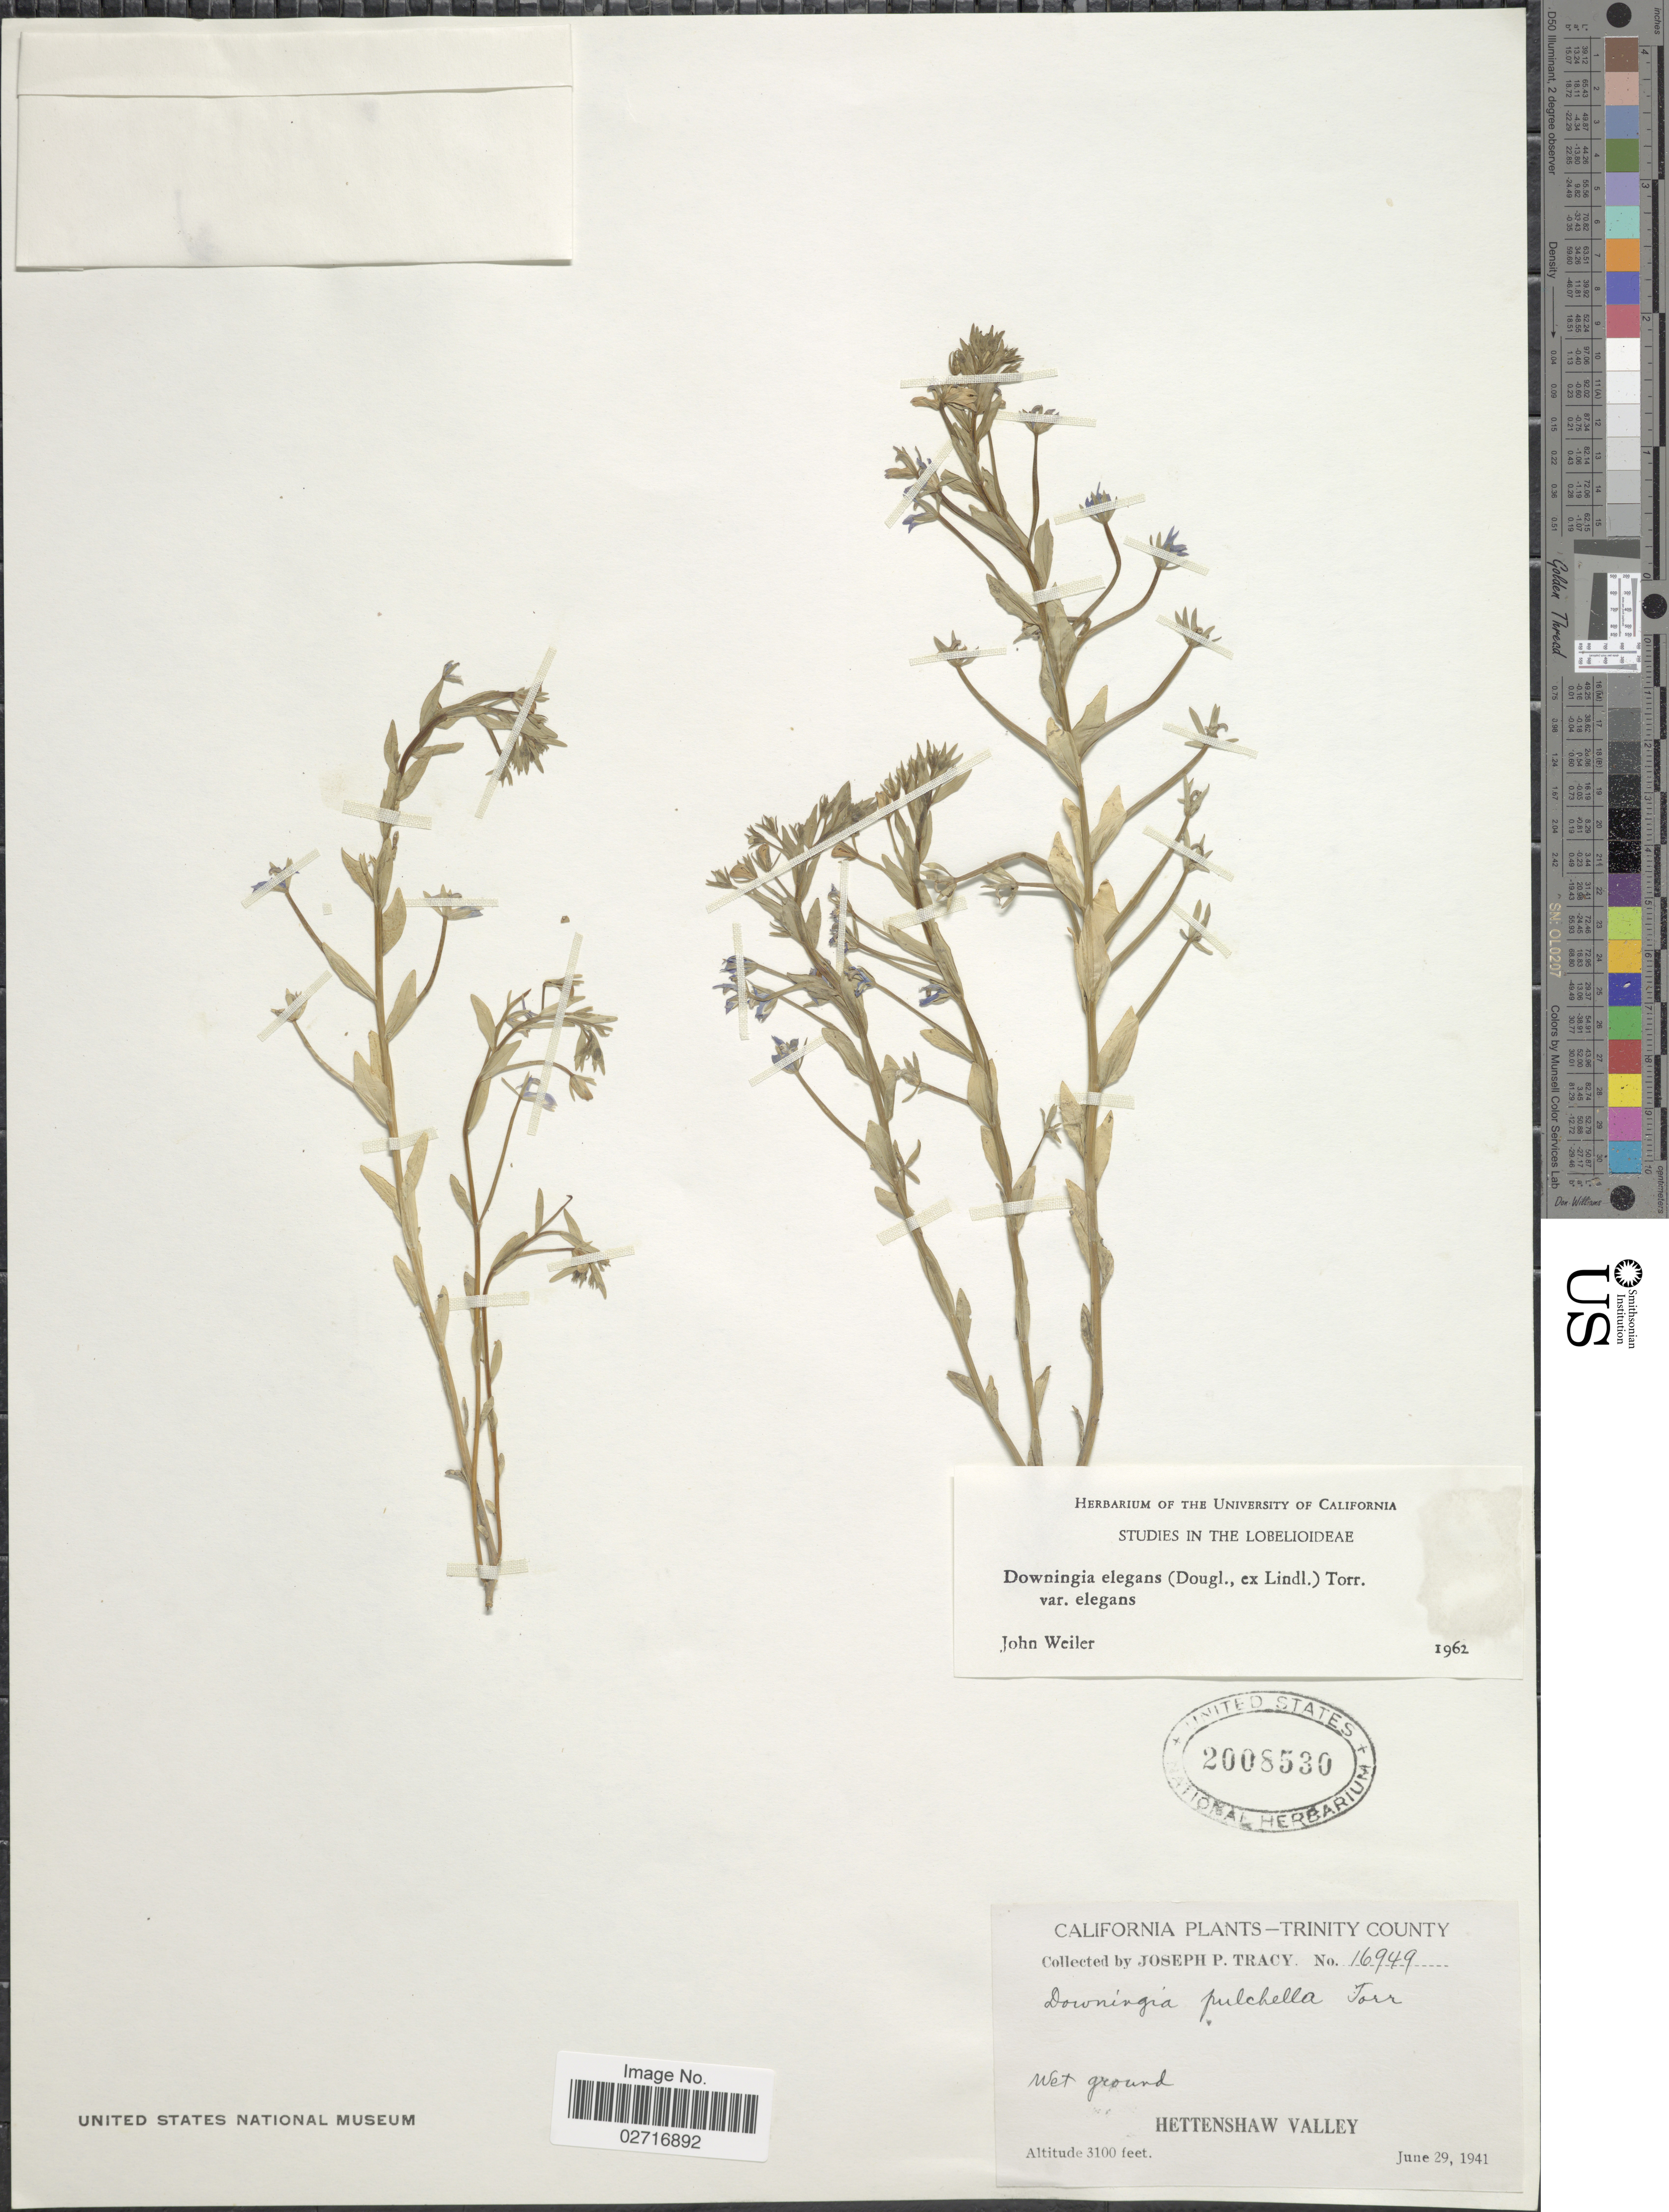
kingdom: Plantae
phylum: Tracheophyta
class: Magnoliopsida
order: Asterales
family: Campanulaceae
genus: Downingia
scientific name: Downingia elegans var. elegans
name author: (Douglas ex Lindl.) Torr. ex A. Gray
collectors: J. Tracy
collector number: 16949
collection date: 1941-06-29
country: United States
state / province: California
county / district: Trinity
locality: Trinity County. Hettenshaw Valley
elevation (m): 945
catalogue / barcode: US 2008530